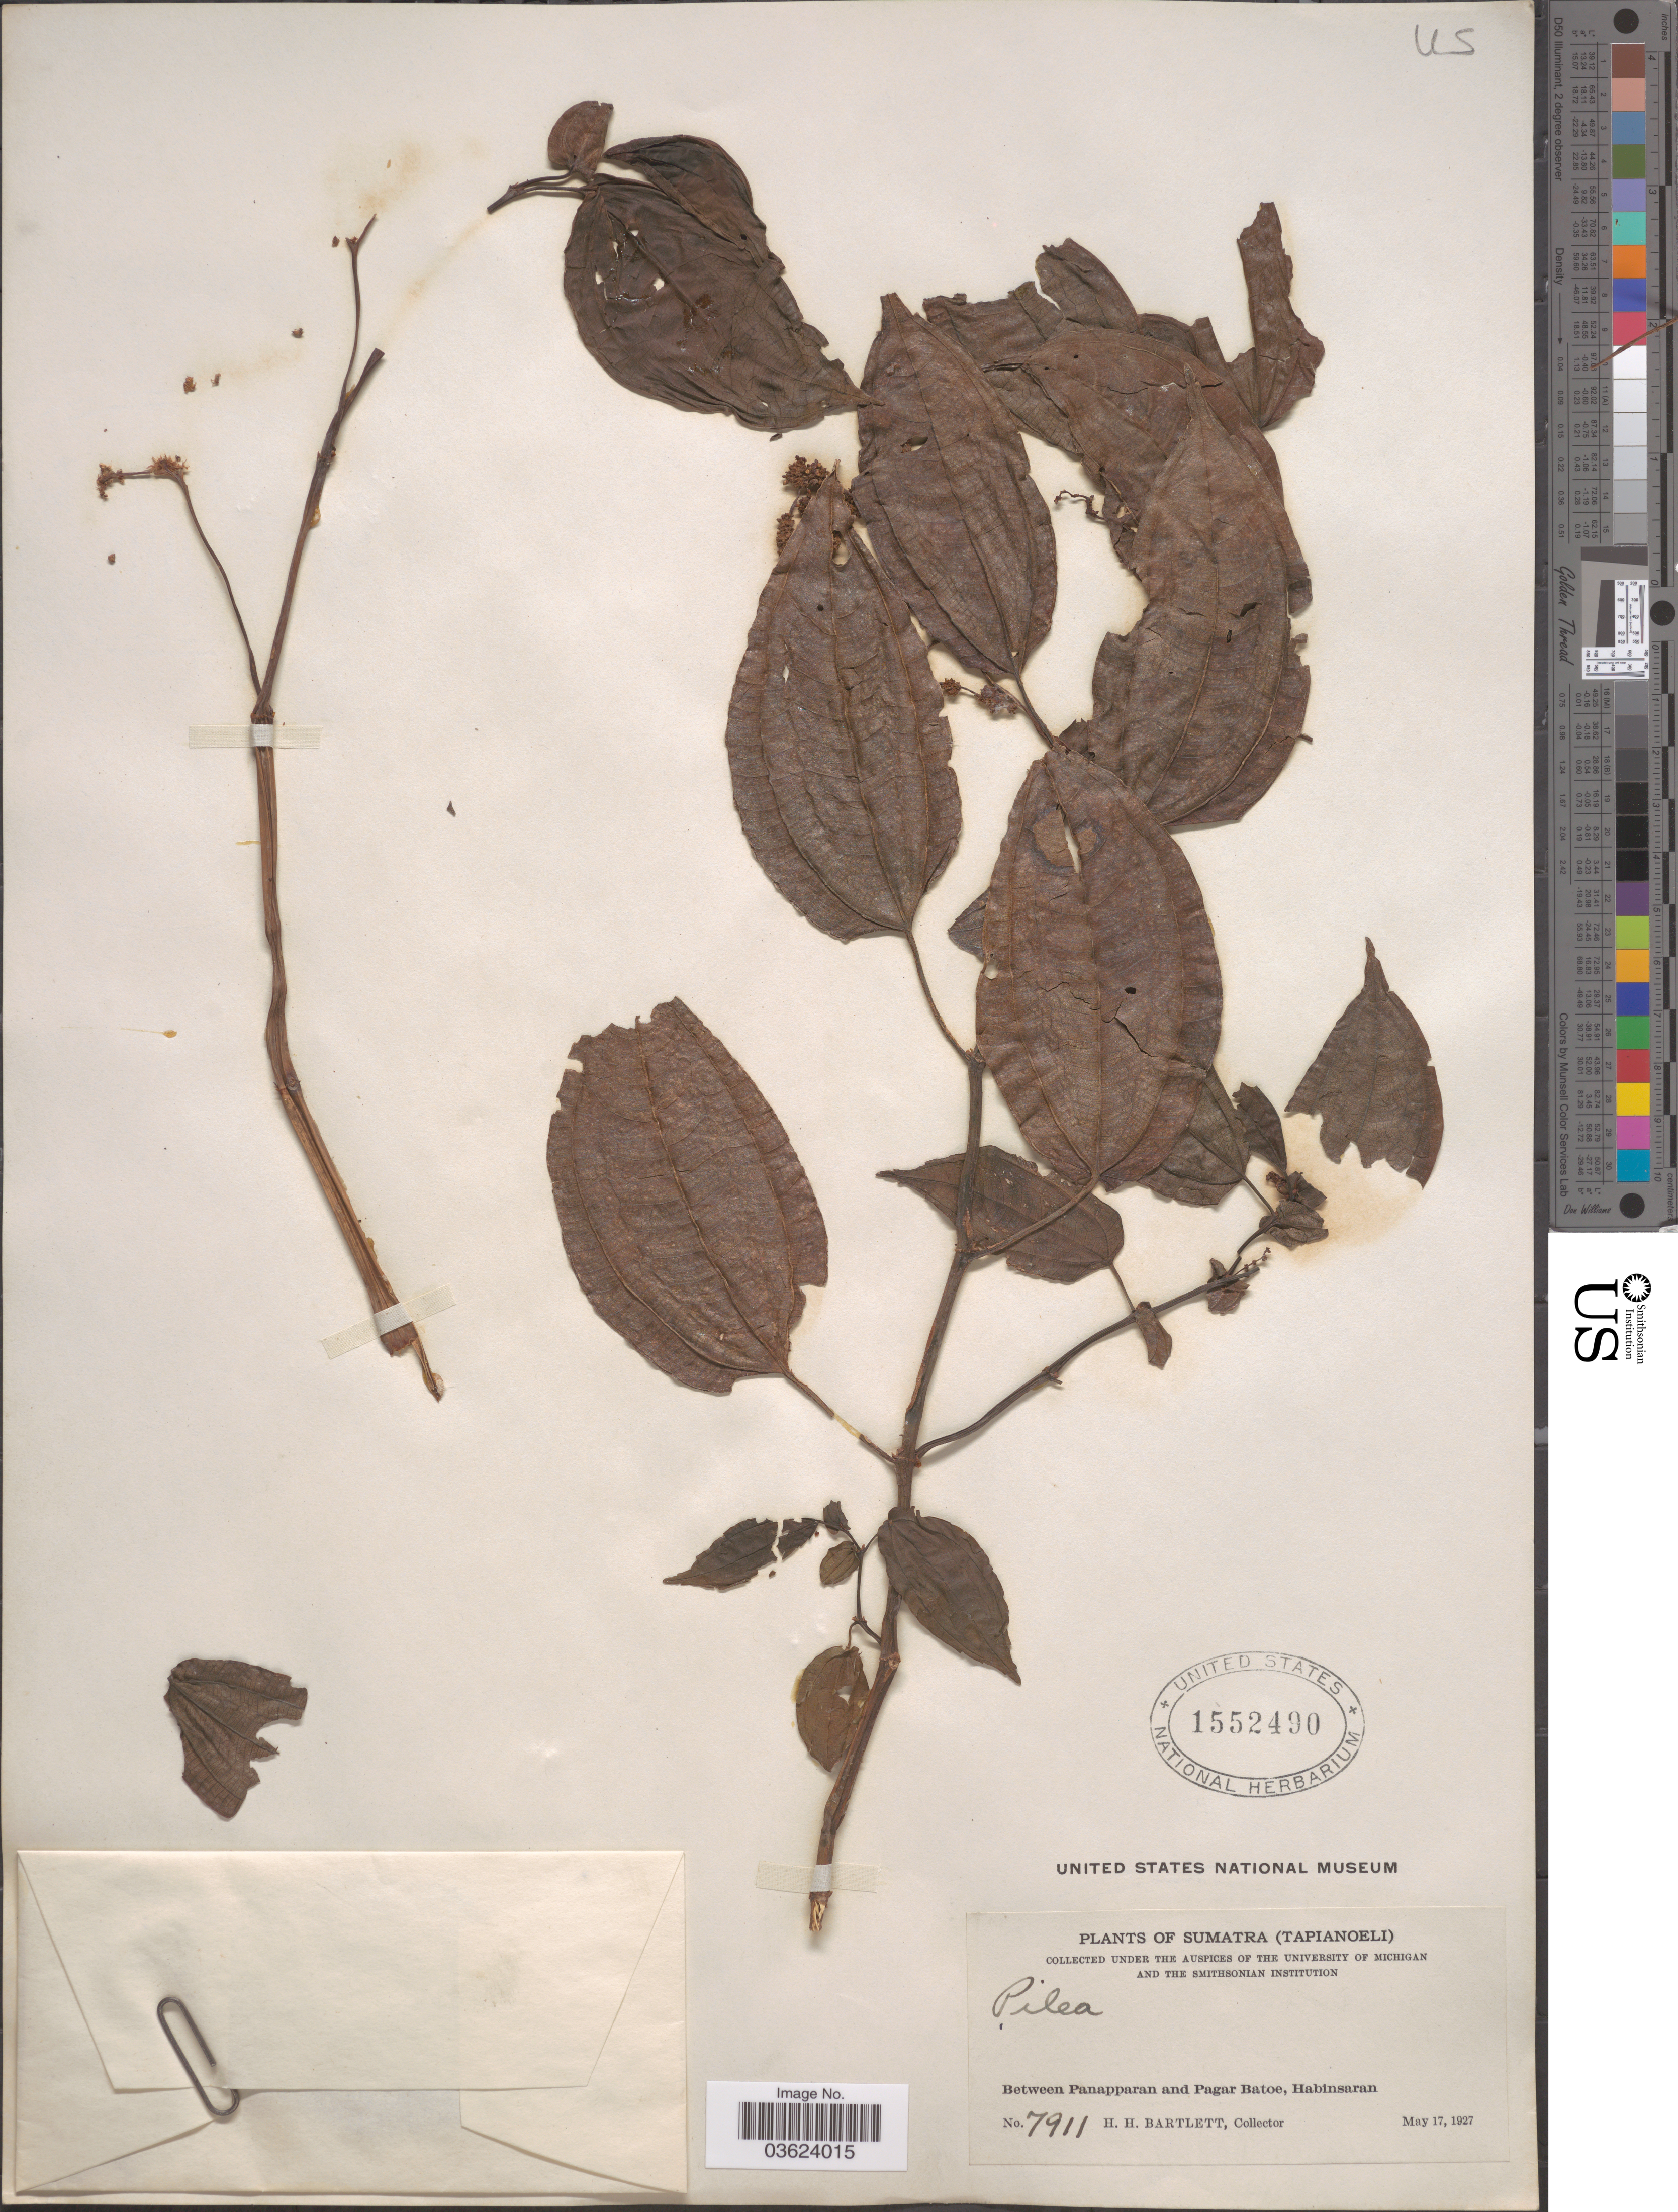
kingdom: Plantae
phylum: Tracheophyta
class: Magnoliopsida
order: Rosales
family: Urticaceae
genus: Pilea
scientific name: Pilea sp.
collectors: H. H. Bartlett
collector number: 7911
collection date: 1927-05-17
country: Indonesia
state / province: Sumatra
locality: Tapianoeli. Between Panapparan and Pagar Batoe, Habinsaran.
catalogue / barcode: US 1552490